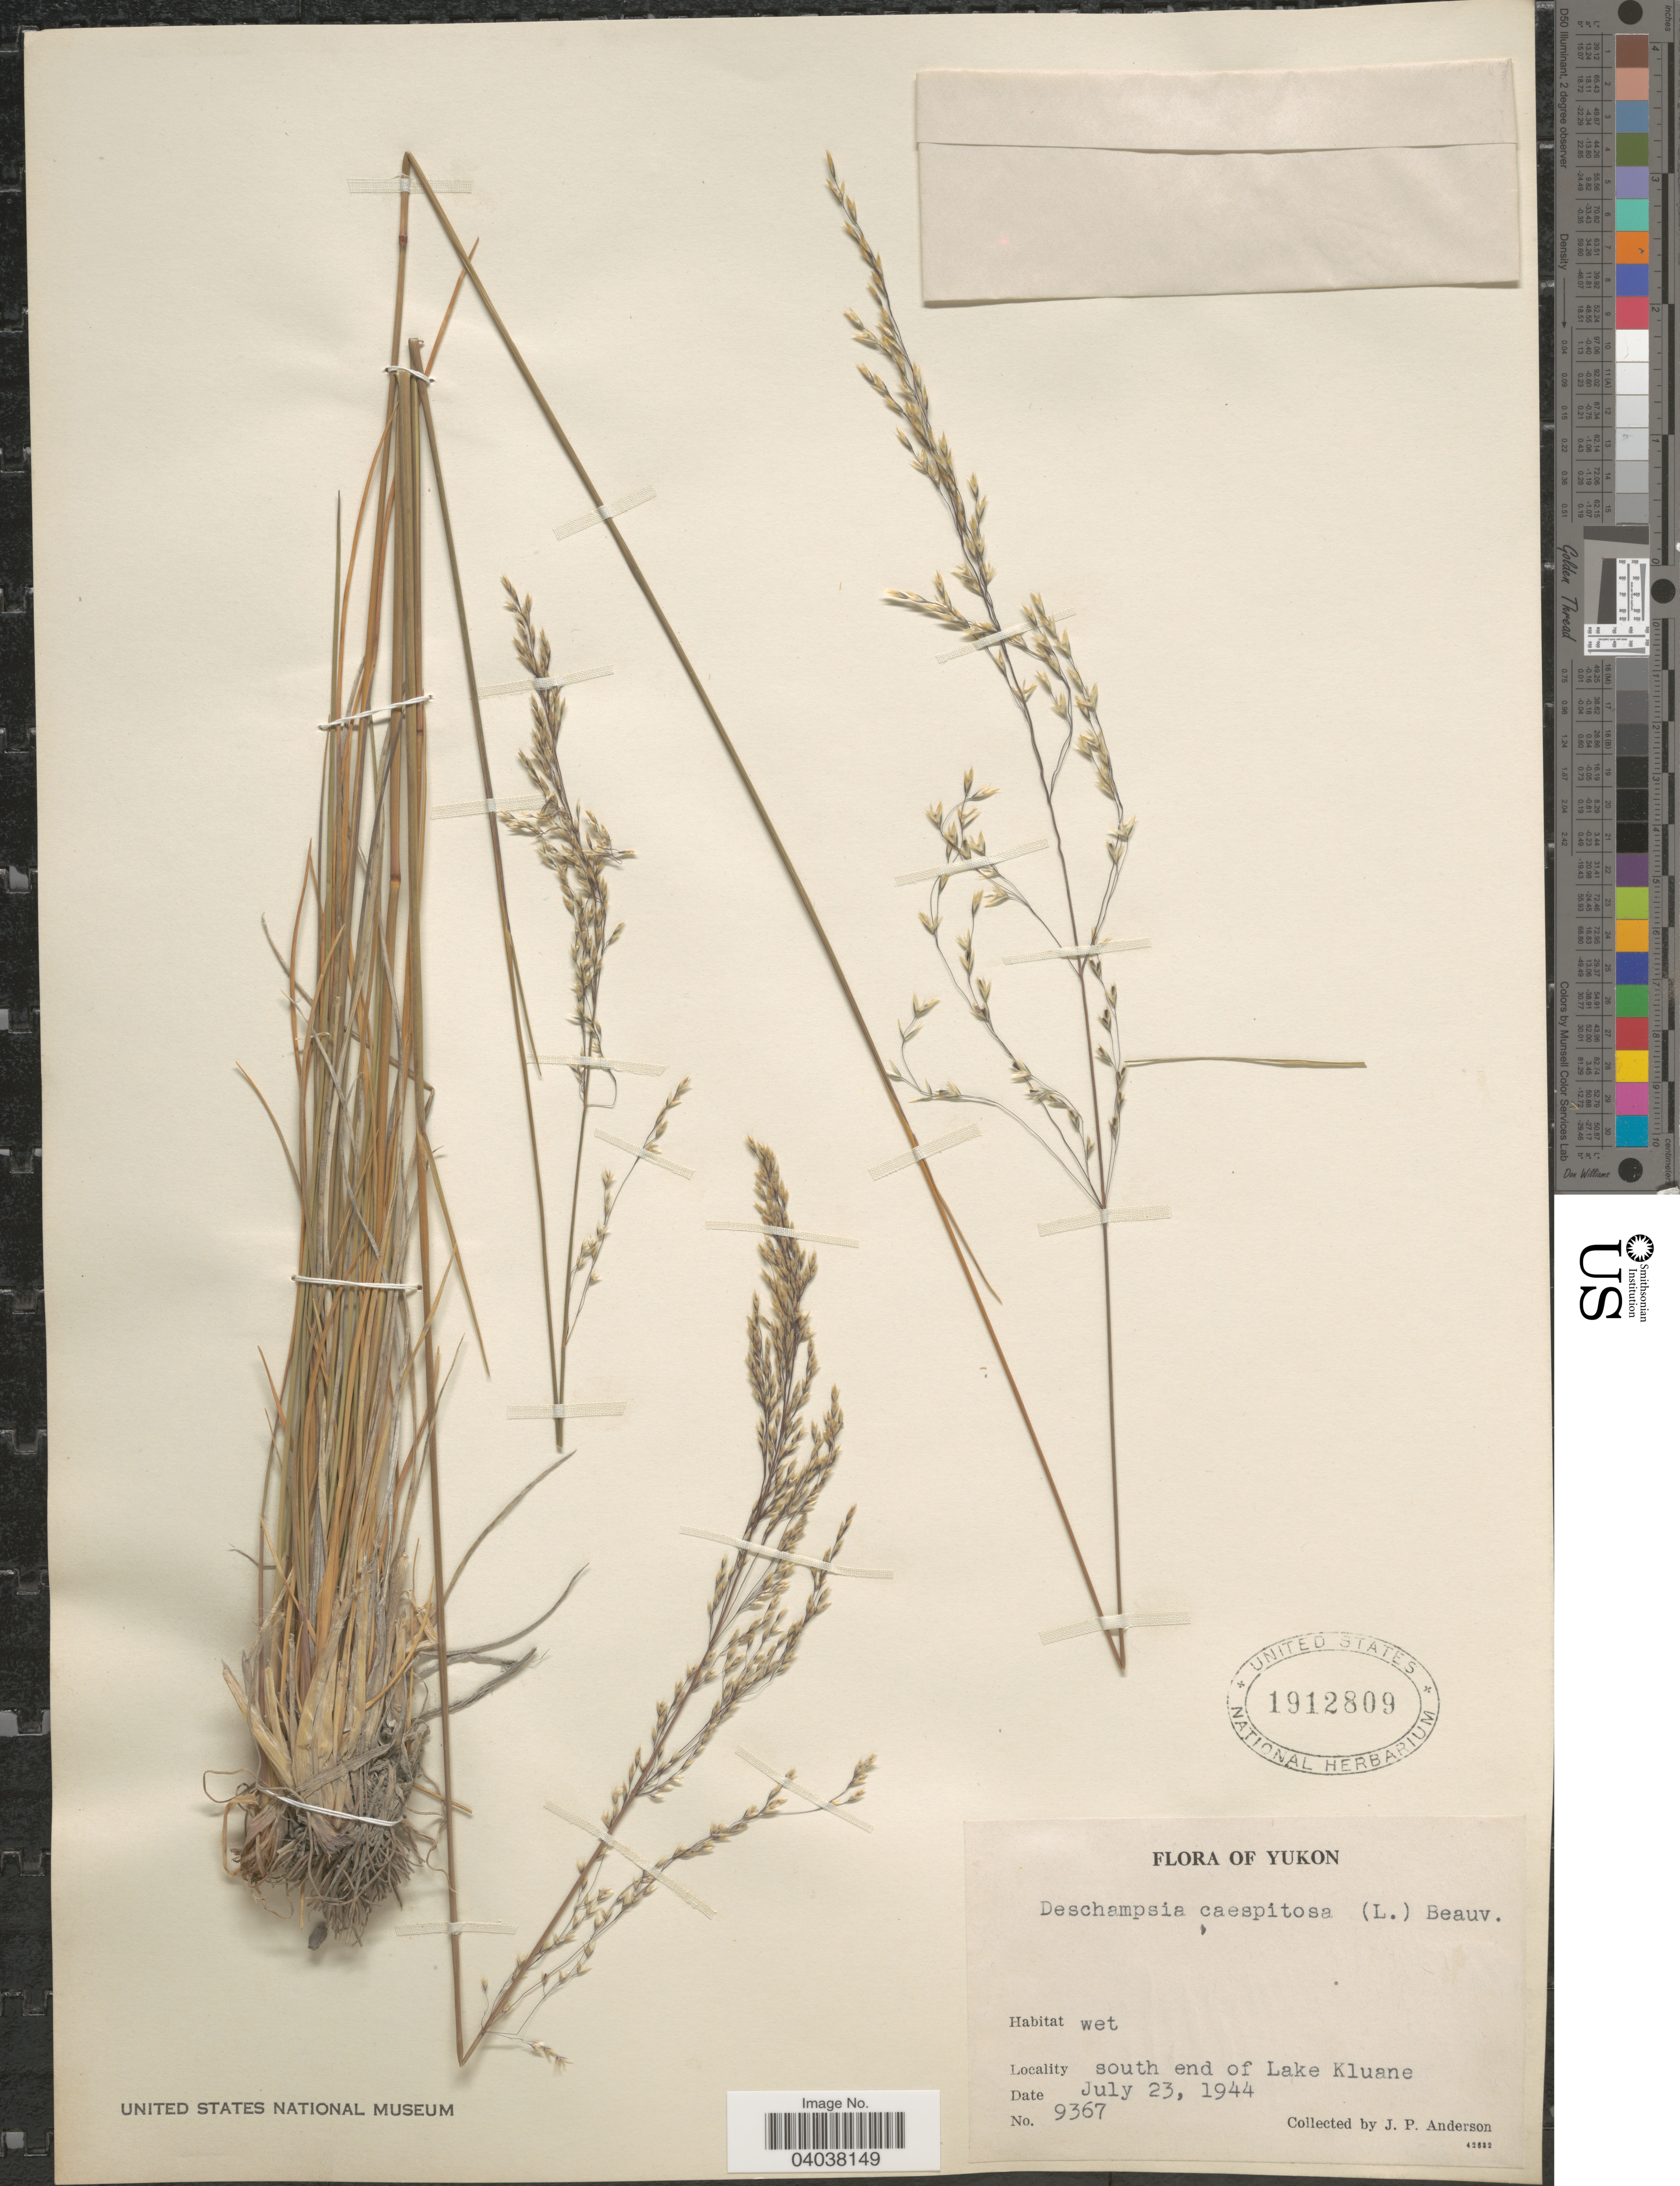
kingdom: Plantae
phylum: Tracheophyta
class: Liliopsida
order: Poales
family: Poaceae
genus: Deschampsia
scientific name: Deschampsia cespitosa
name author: (L.) P. Beauv.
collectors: J. P. Anderson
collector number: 9367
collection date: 1944-07-23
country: Canada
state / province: Yukon Territory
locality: Yukon. South end of Lake Kluane.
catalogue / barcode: US 1912809